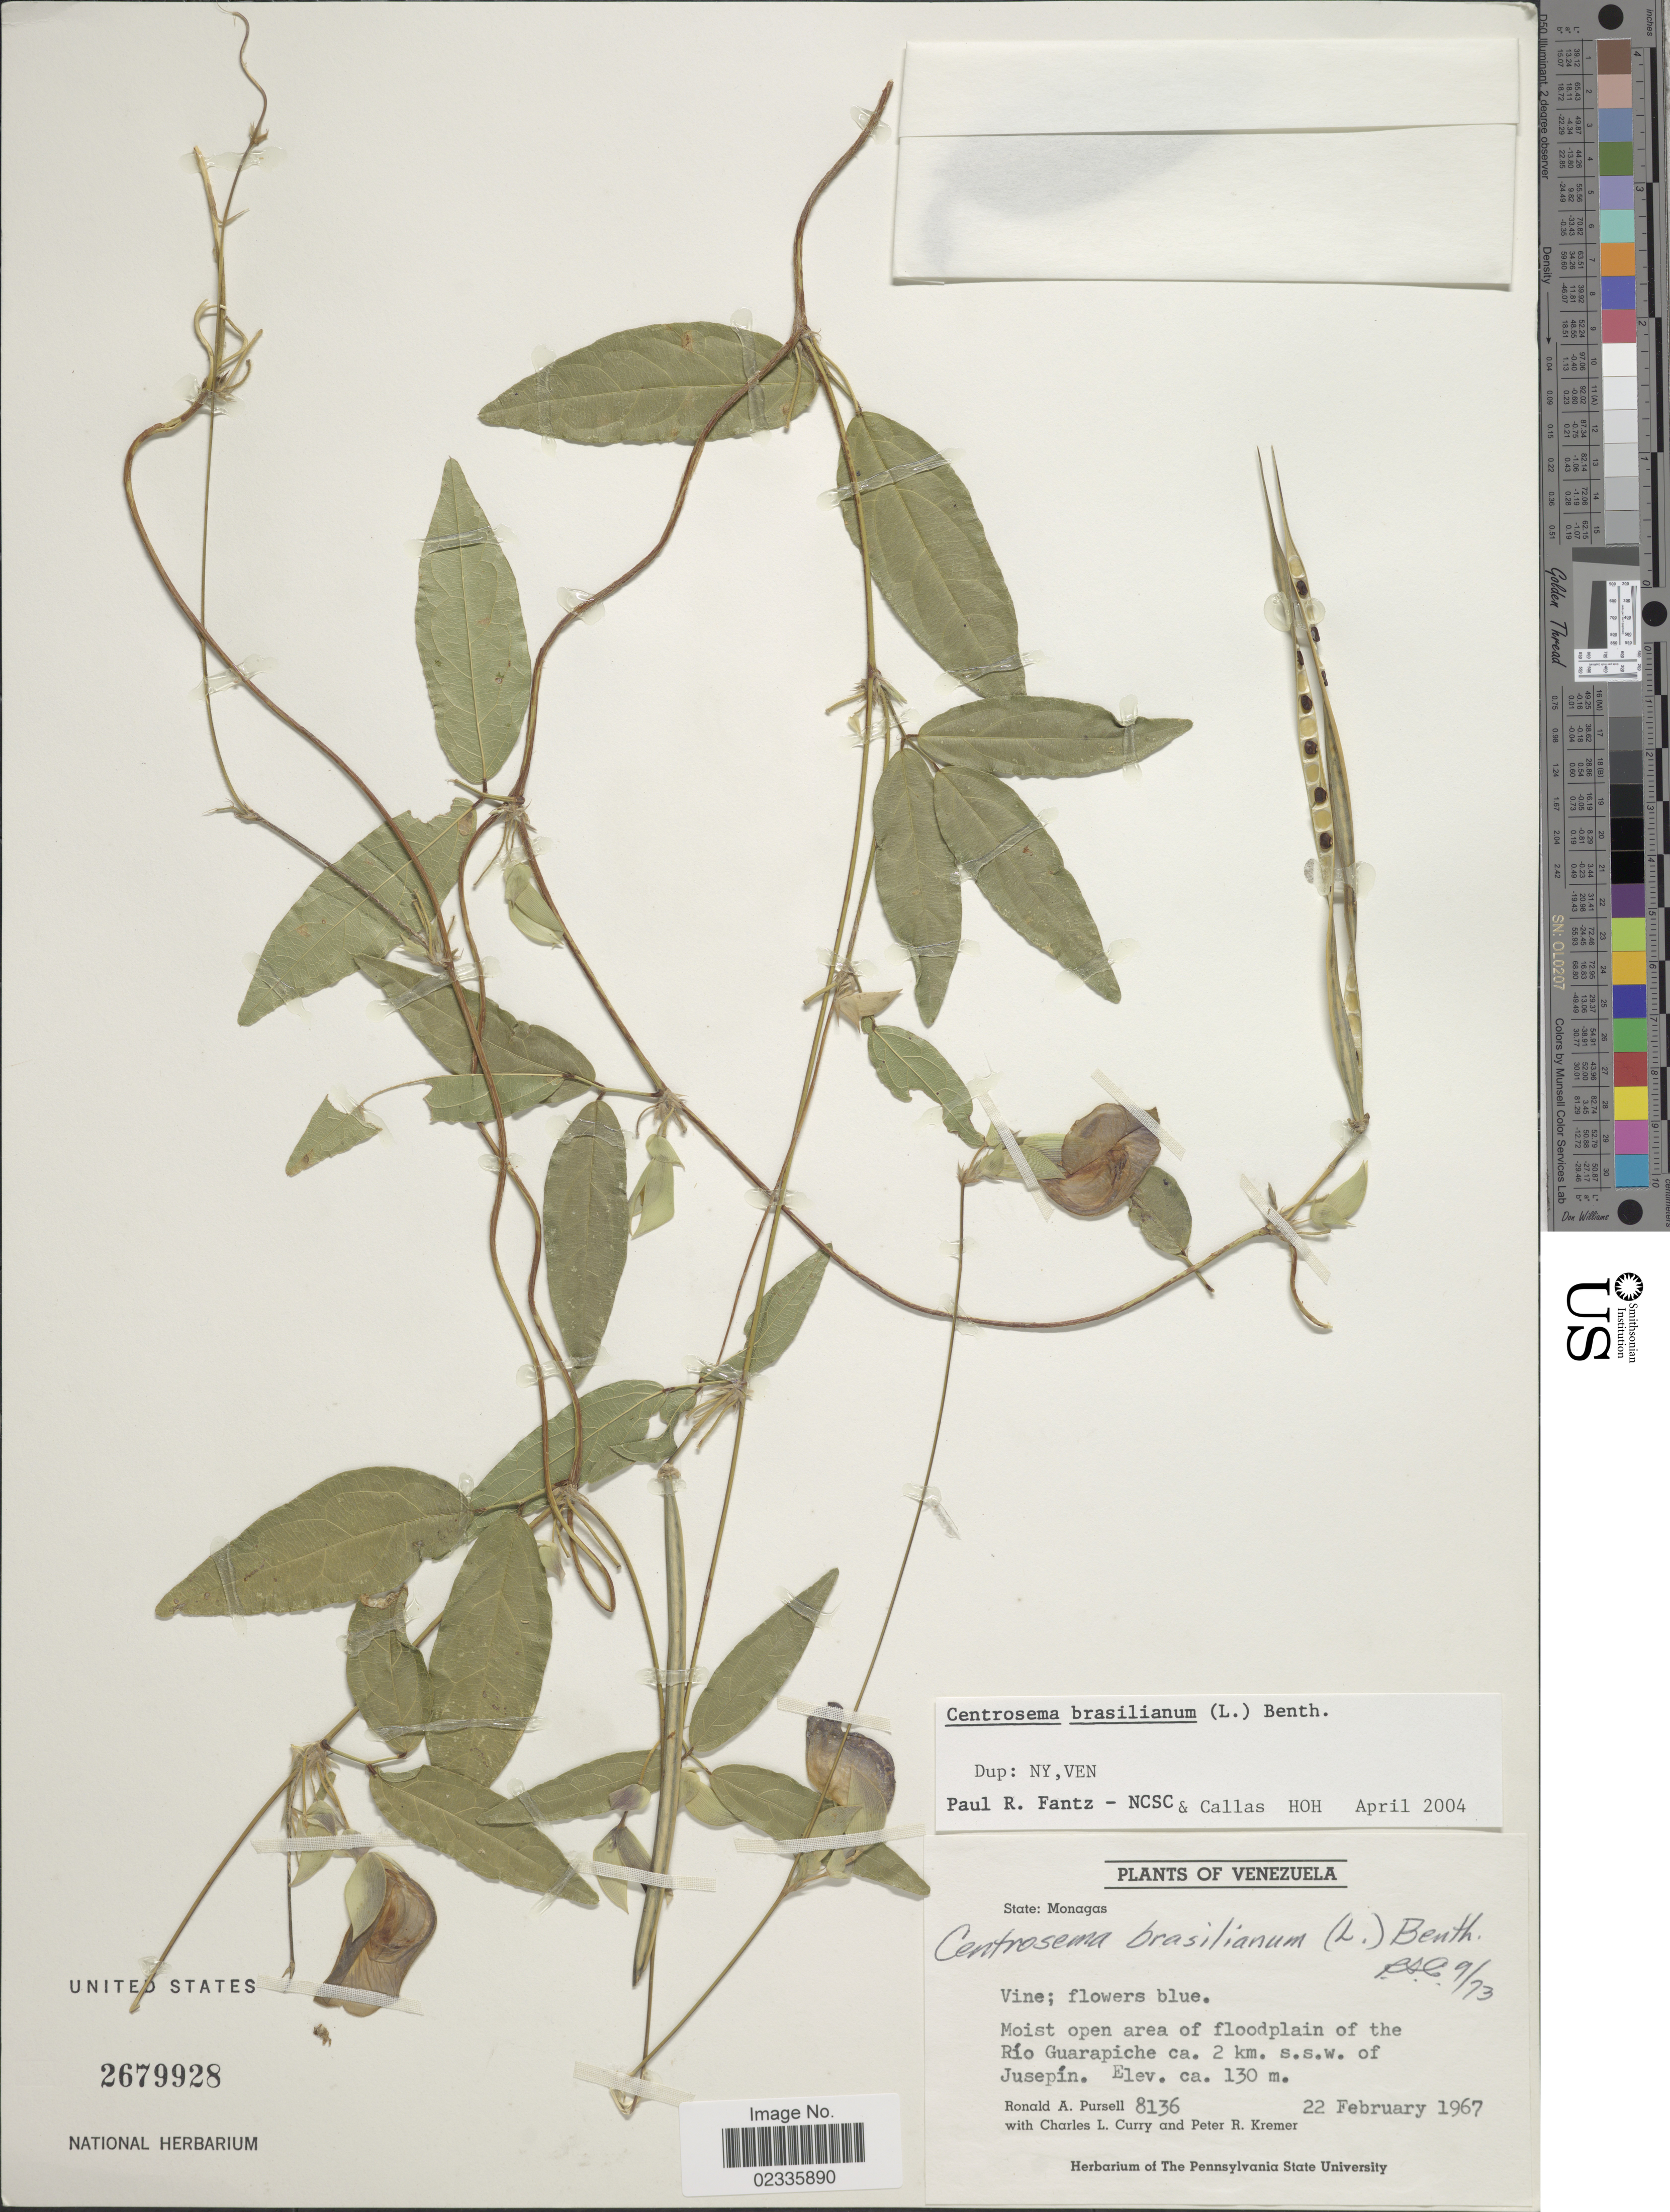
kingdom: Plantae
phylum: Tracheophyta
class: Magnoliopsida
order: Fabales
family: Fabaceae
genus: Centrosema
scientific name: Centrosema brasilianum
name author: (L.) Benth.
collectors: R. A. Pursell, C. L. Curry & P. Kremer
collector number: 8136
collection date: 1967-02-22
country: Venezuela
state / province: Monagas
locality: Río Guarapiche ca. 2 km. s.s.w. of Jusepín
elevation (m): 130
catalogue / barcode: US 2679928